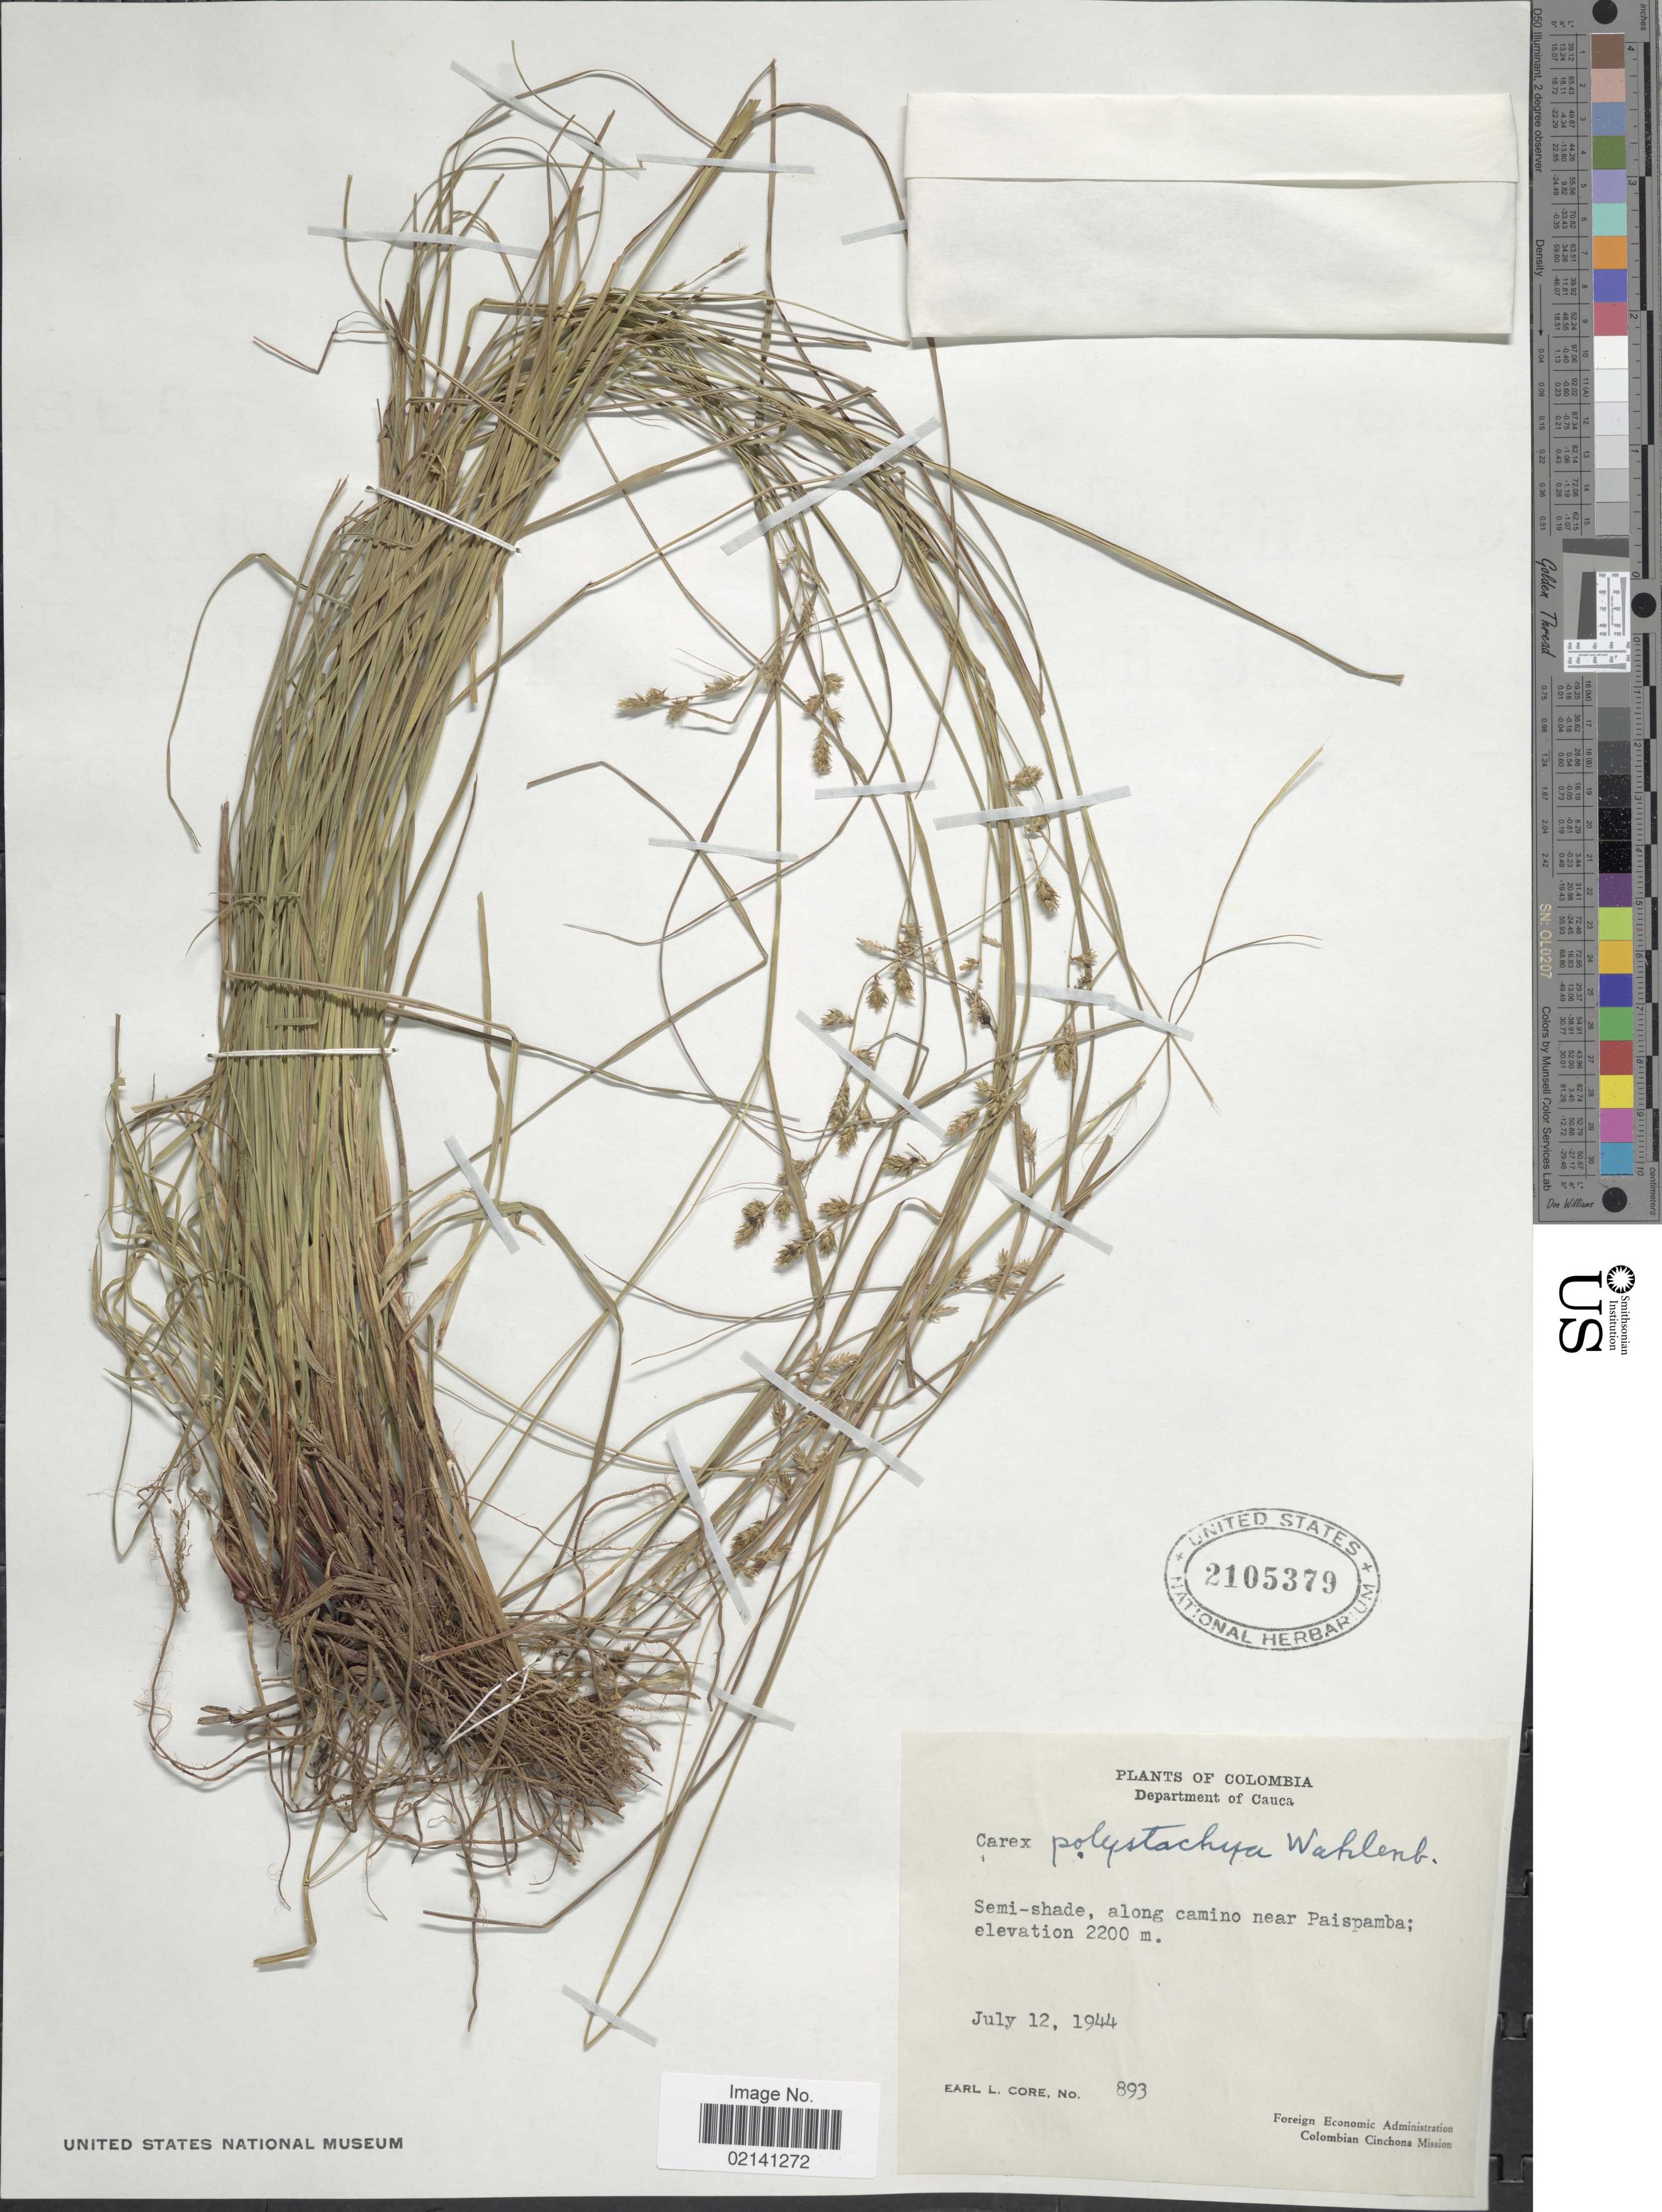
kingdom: Plantae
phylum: Tracheophyta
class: Liliopsida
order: Poales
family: Cyperaceae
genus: Carex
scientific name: Carex polystachya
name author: Sw. ex Wahlenb.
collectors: E. L. Core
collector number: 893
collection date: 1944-07-12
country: Colombia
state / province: Cauca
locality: Along camino near Paispamba.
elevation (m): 2200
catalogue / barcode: US 2105379